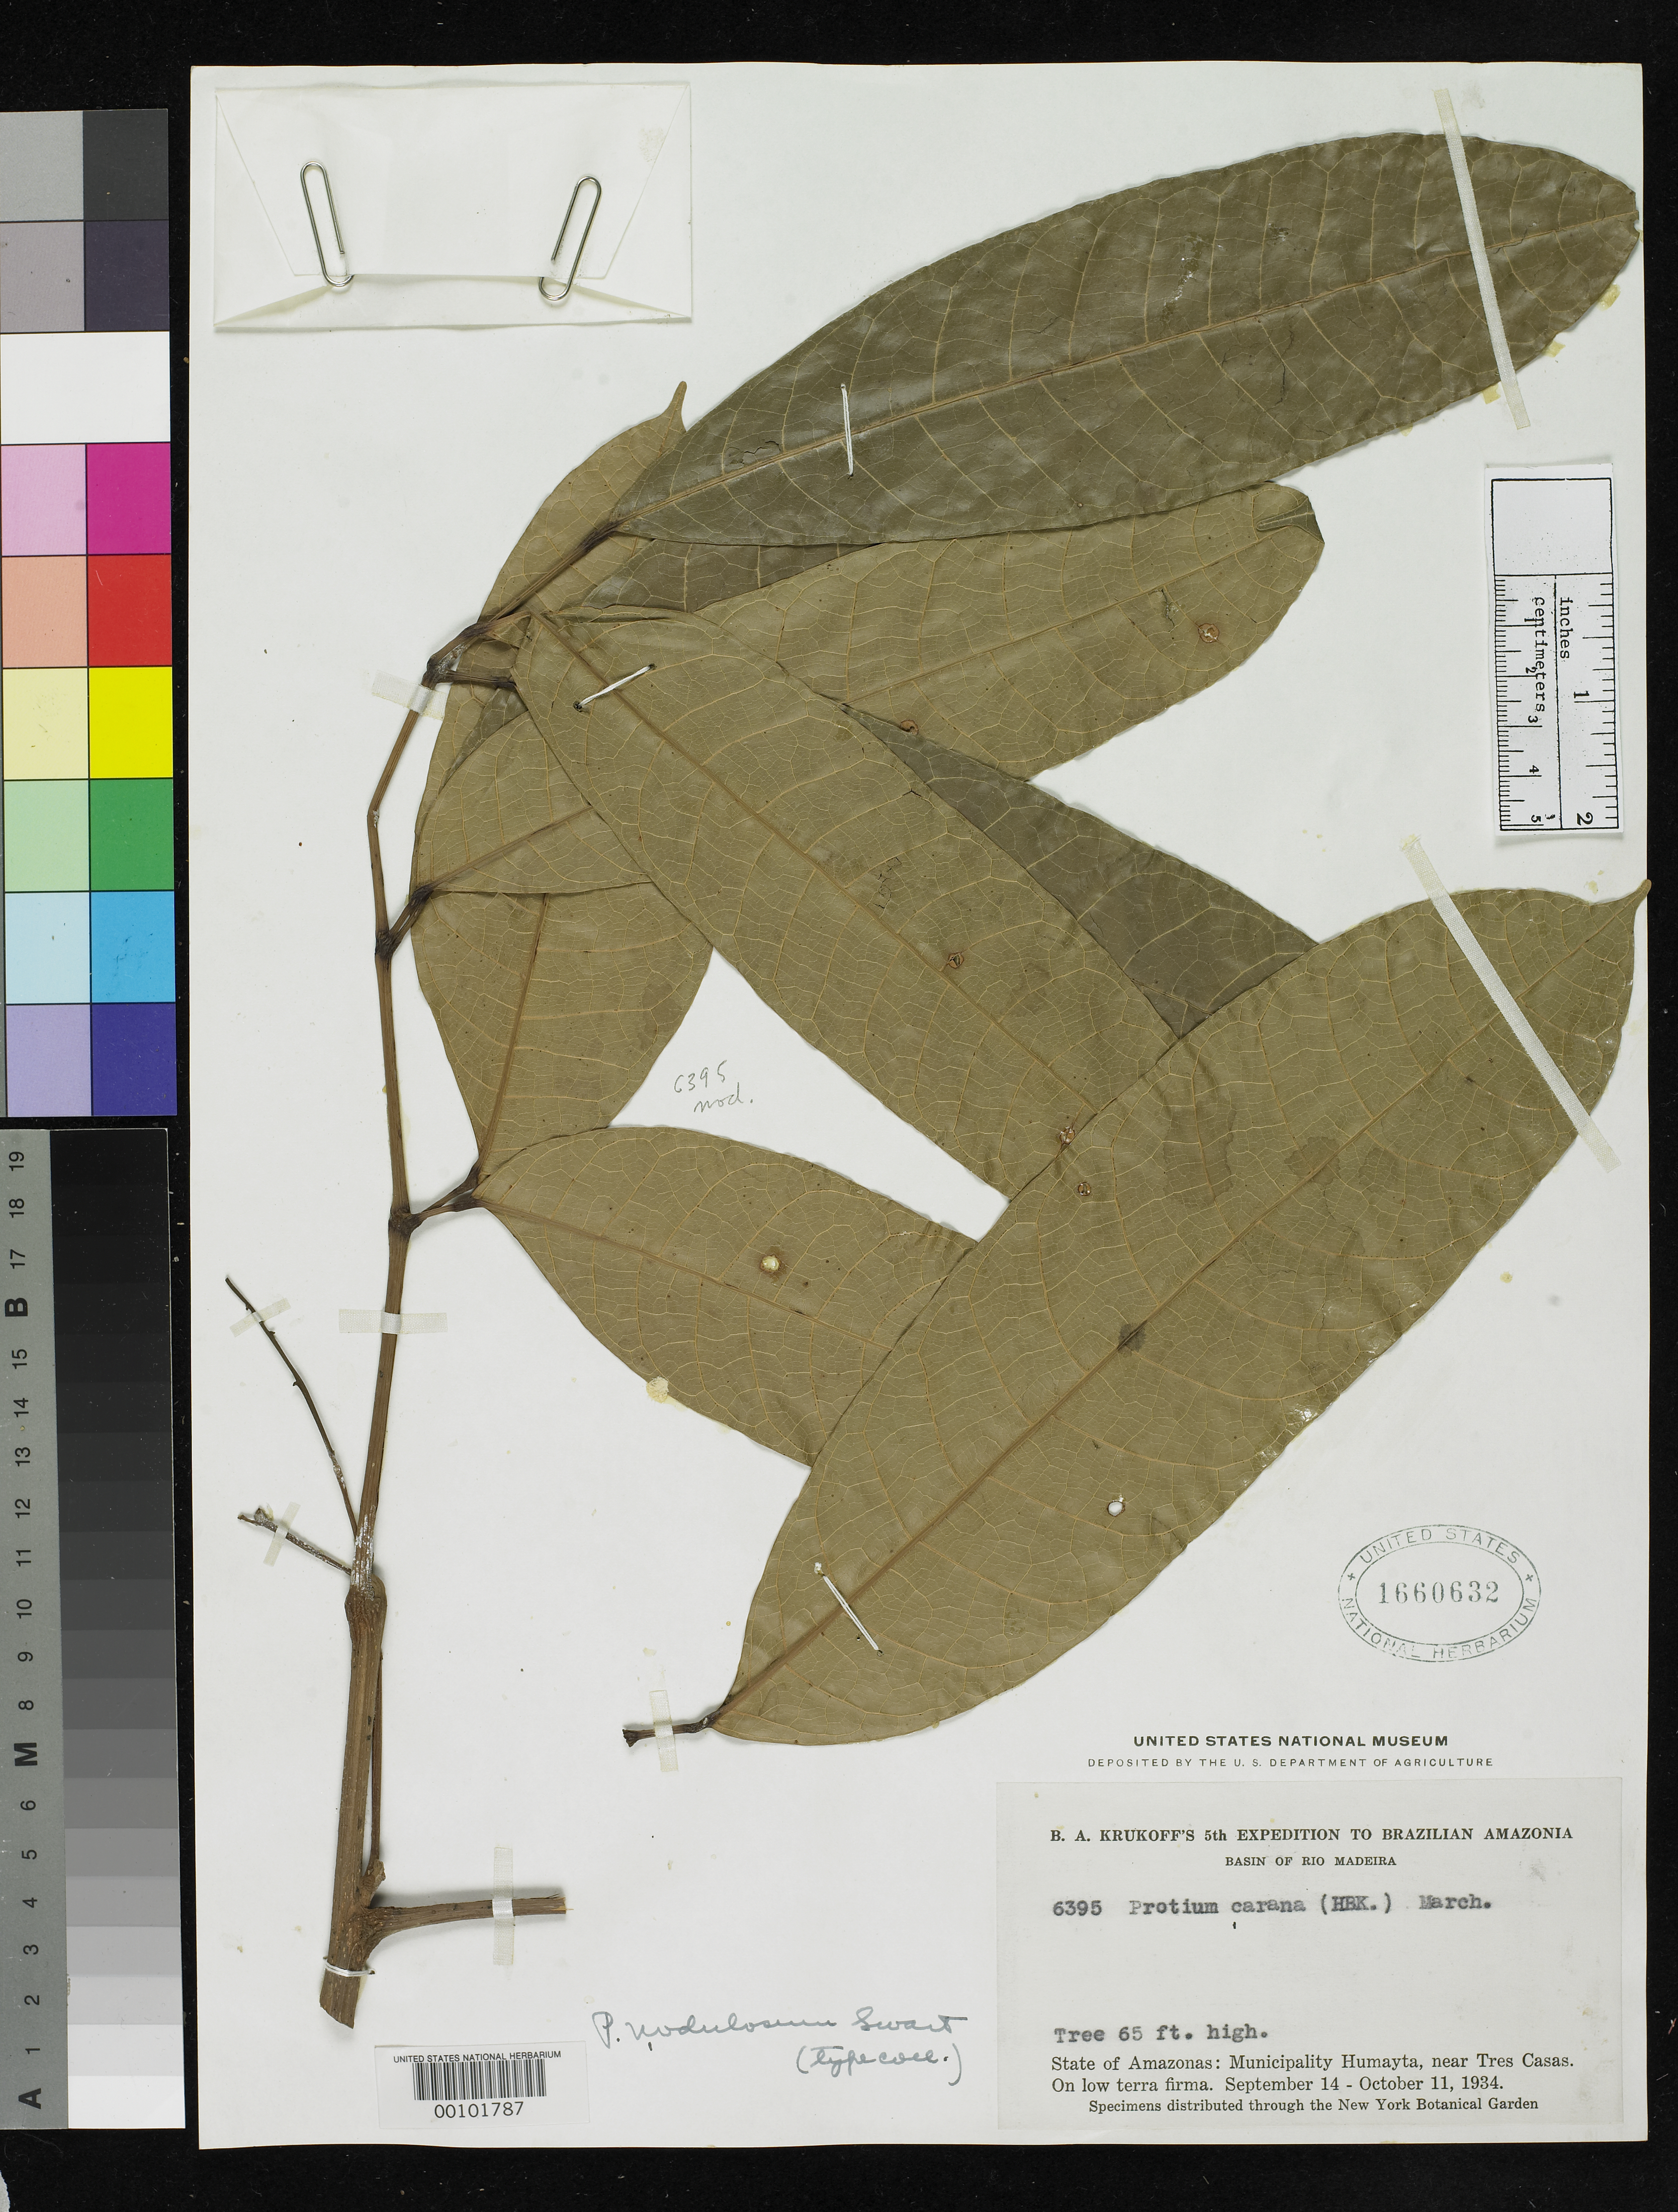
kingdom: Plantae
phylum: Tracheophyta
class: Magnoliopsida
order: Sapindales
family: Burseraceae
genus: Protium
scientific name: Protium nodulosum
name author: Swart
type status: Isotype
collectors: B. A. Krukoff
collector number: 6395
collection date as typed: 14 Sep 1934 to 11 Oct 1934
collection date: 1934-09-14/1934-10-11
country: Brazil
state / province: Amazonas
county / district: Humaitá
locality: Near Tres Casas, basin of Rio Madeira.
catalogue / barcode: US 1660632